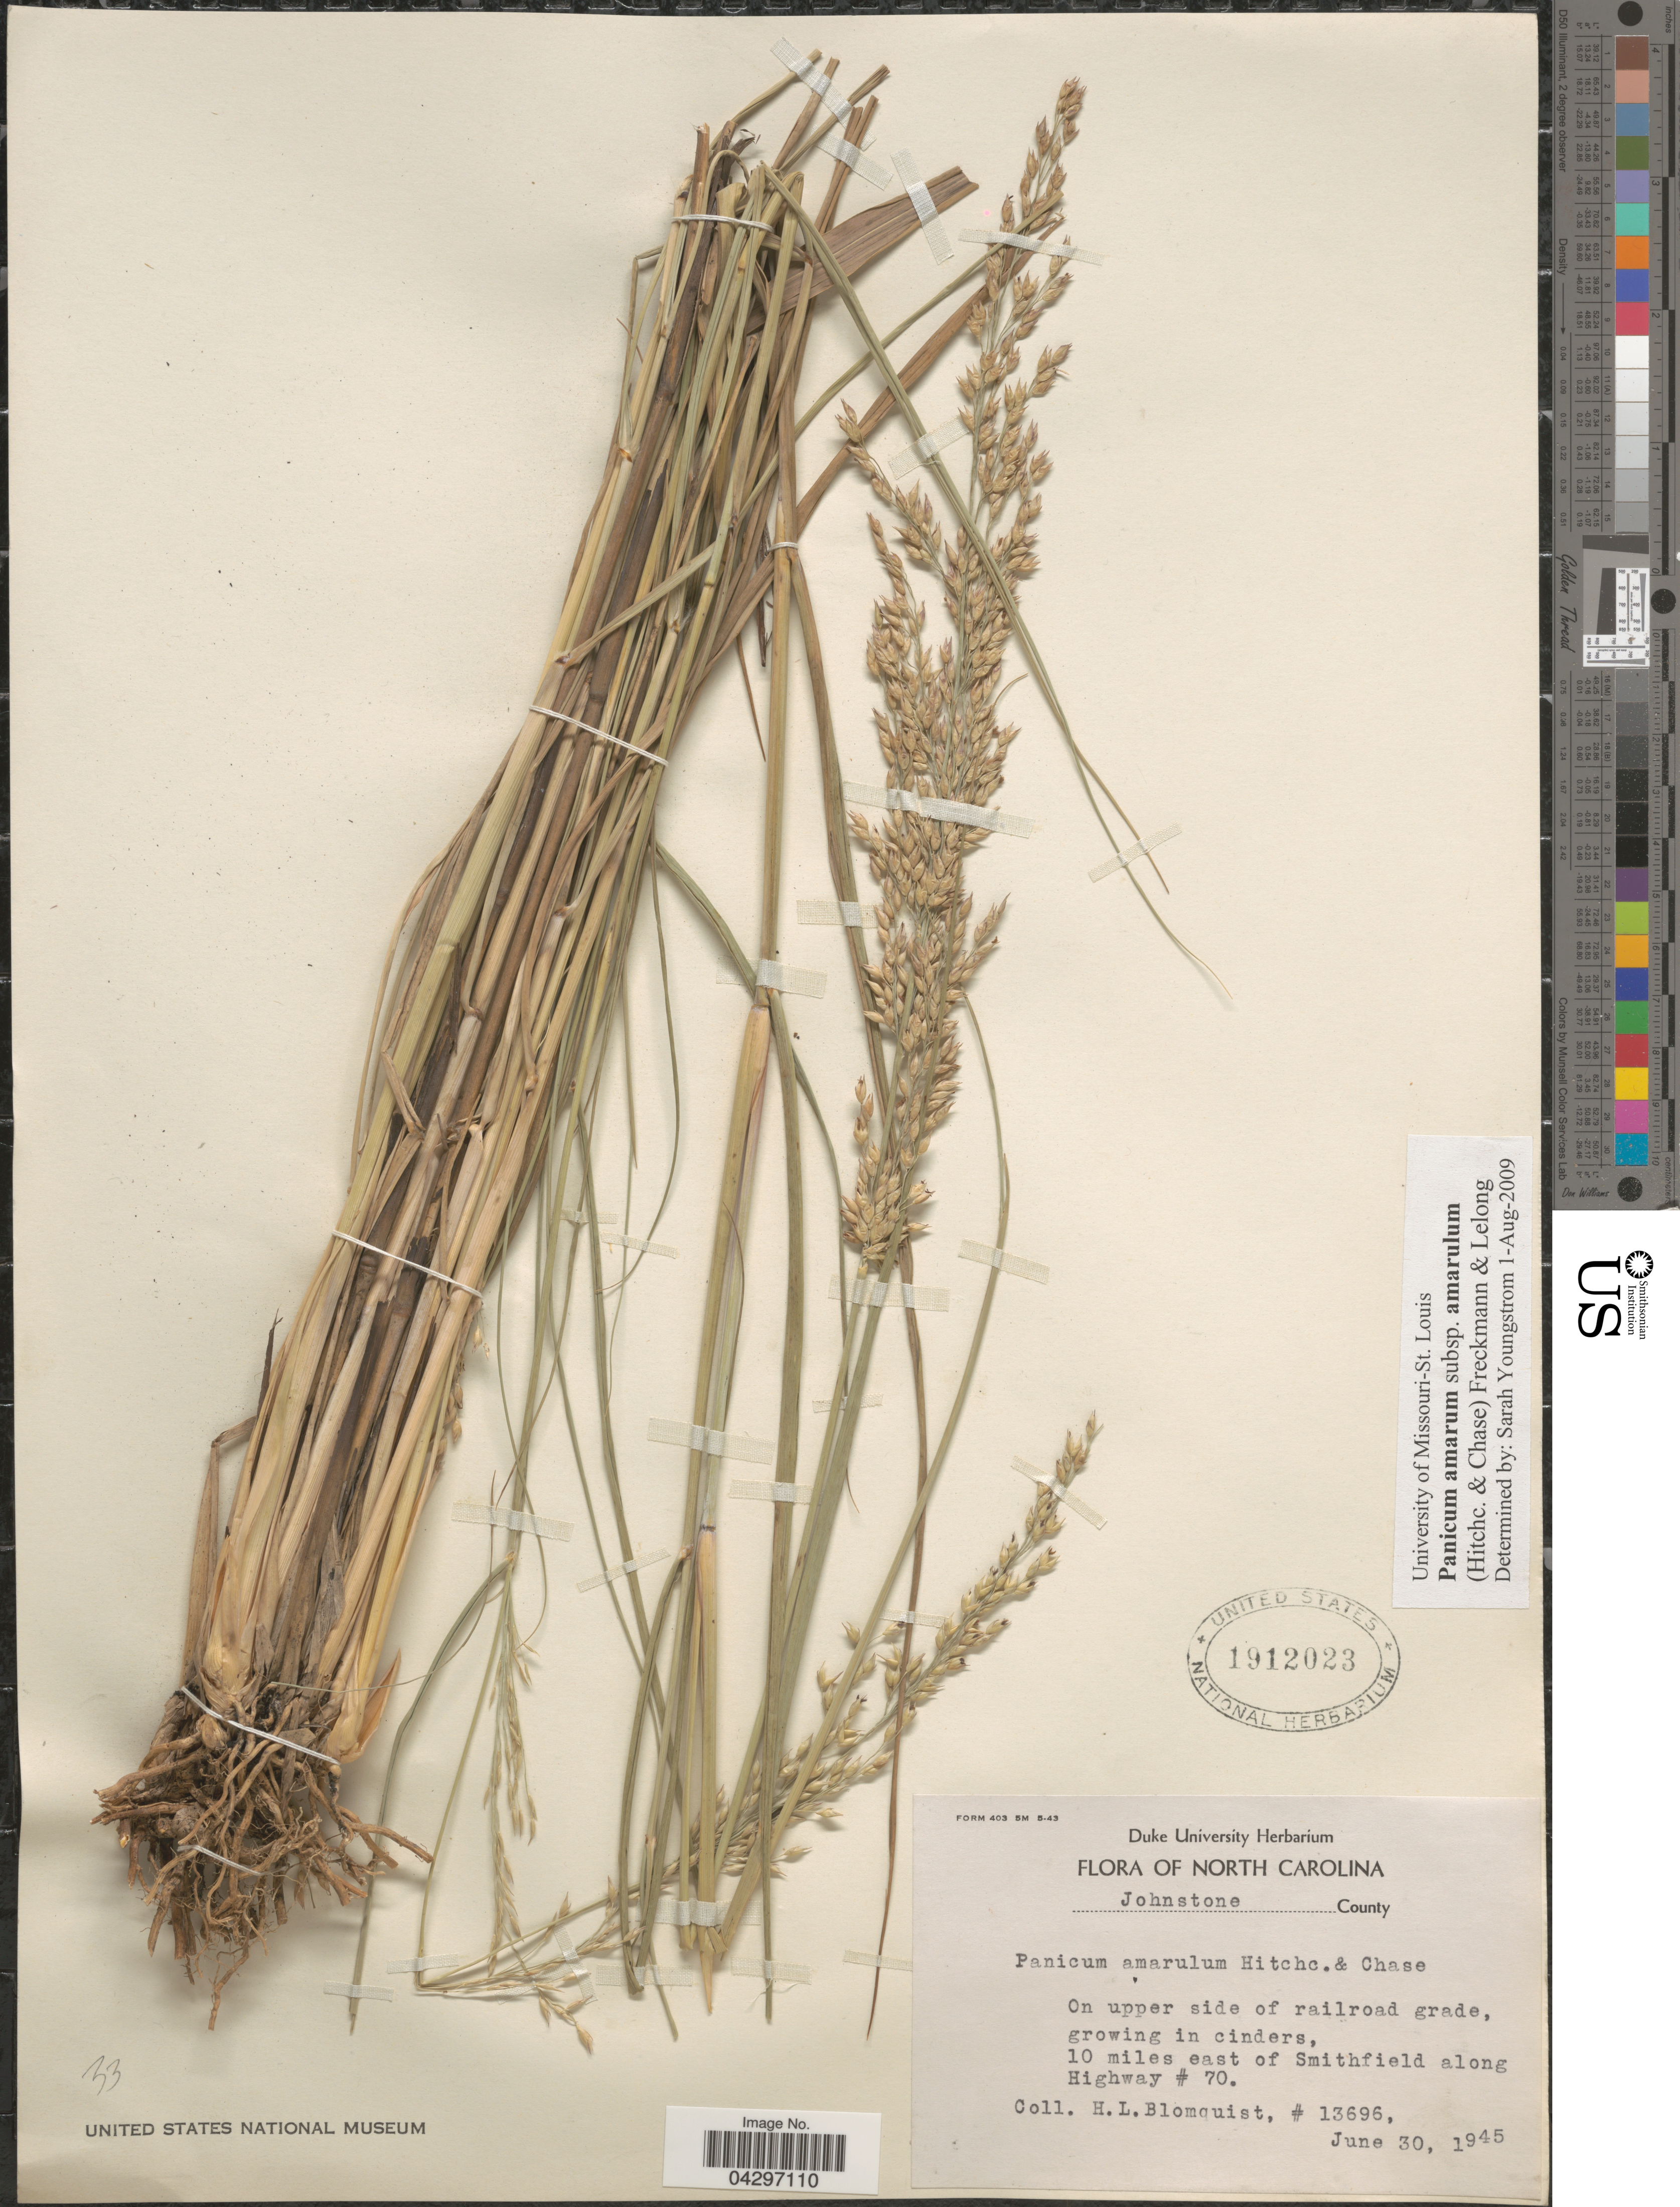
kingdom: Plantae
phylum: Tracheophyta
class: Liliopsida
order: Poales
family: Poaceae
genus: Panicum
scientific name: Panicum amarum var. amarulum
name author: (Hitchc. & Chase) Freckmann & Lelong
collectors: H. Blomquist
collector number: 13696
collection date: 1945-06-30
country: United States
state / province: North Carolina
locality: Johnstone County. On upper side of railroad grade, growing in cinders, 10 miles east of Smithfield along Highway # 70.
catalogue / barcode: US 1912023